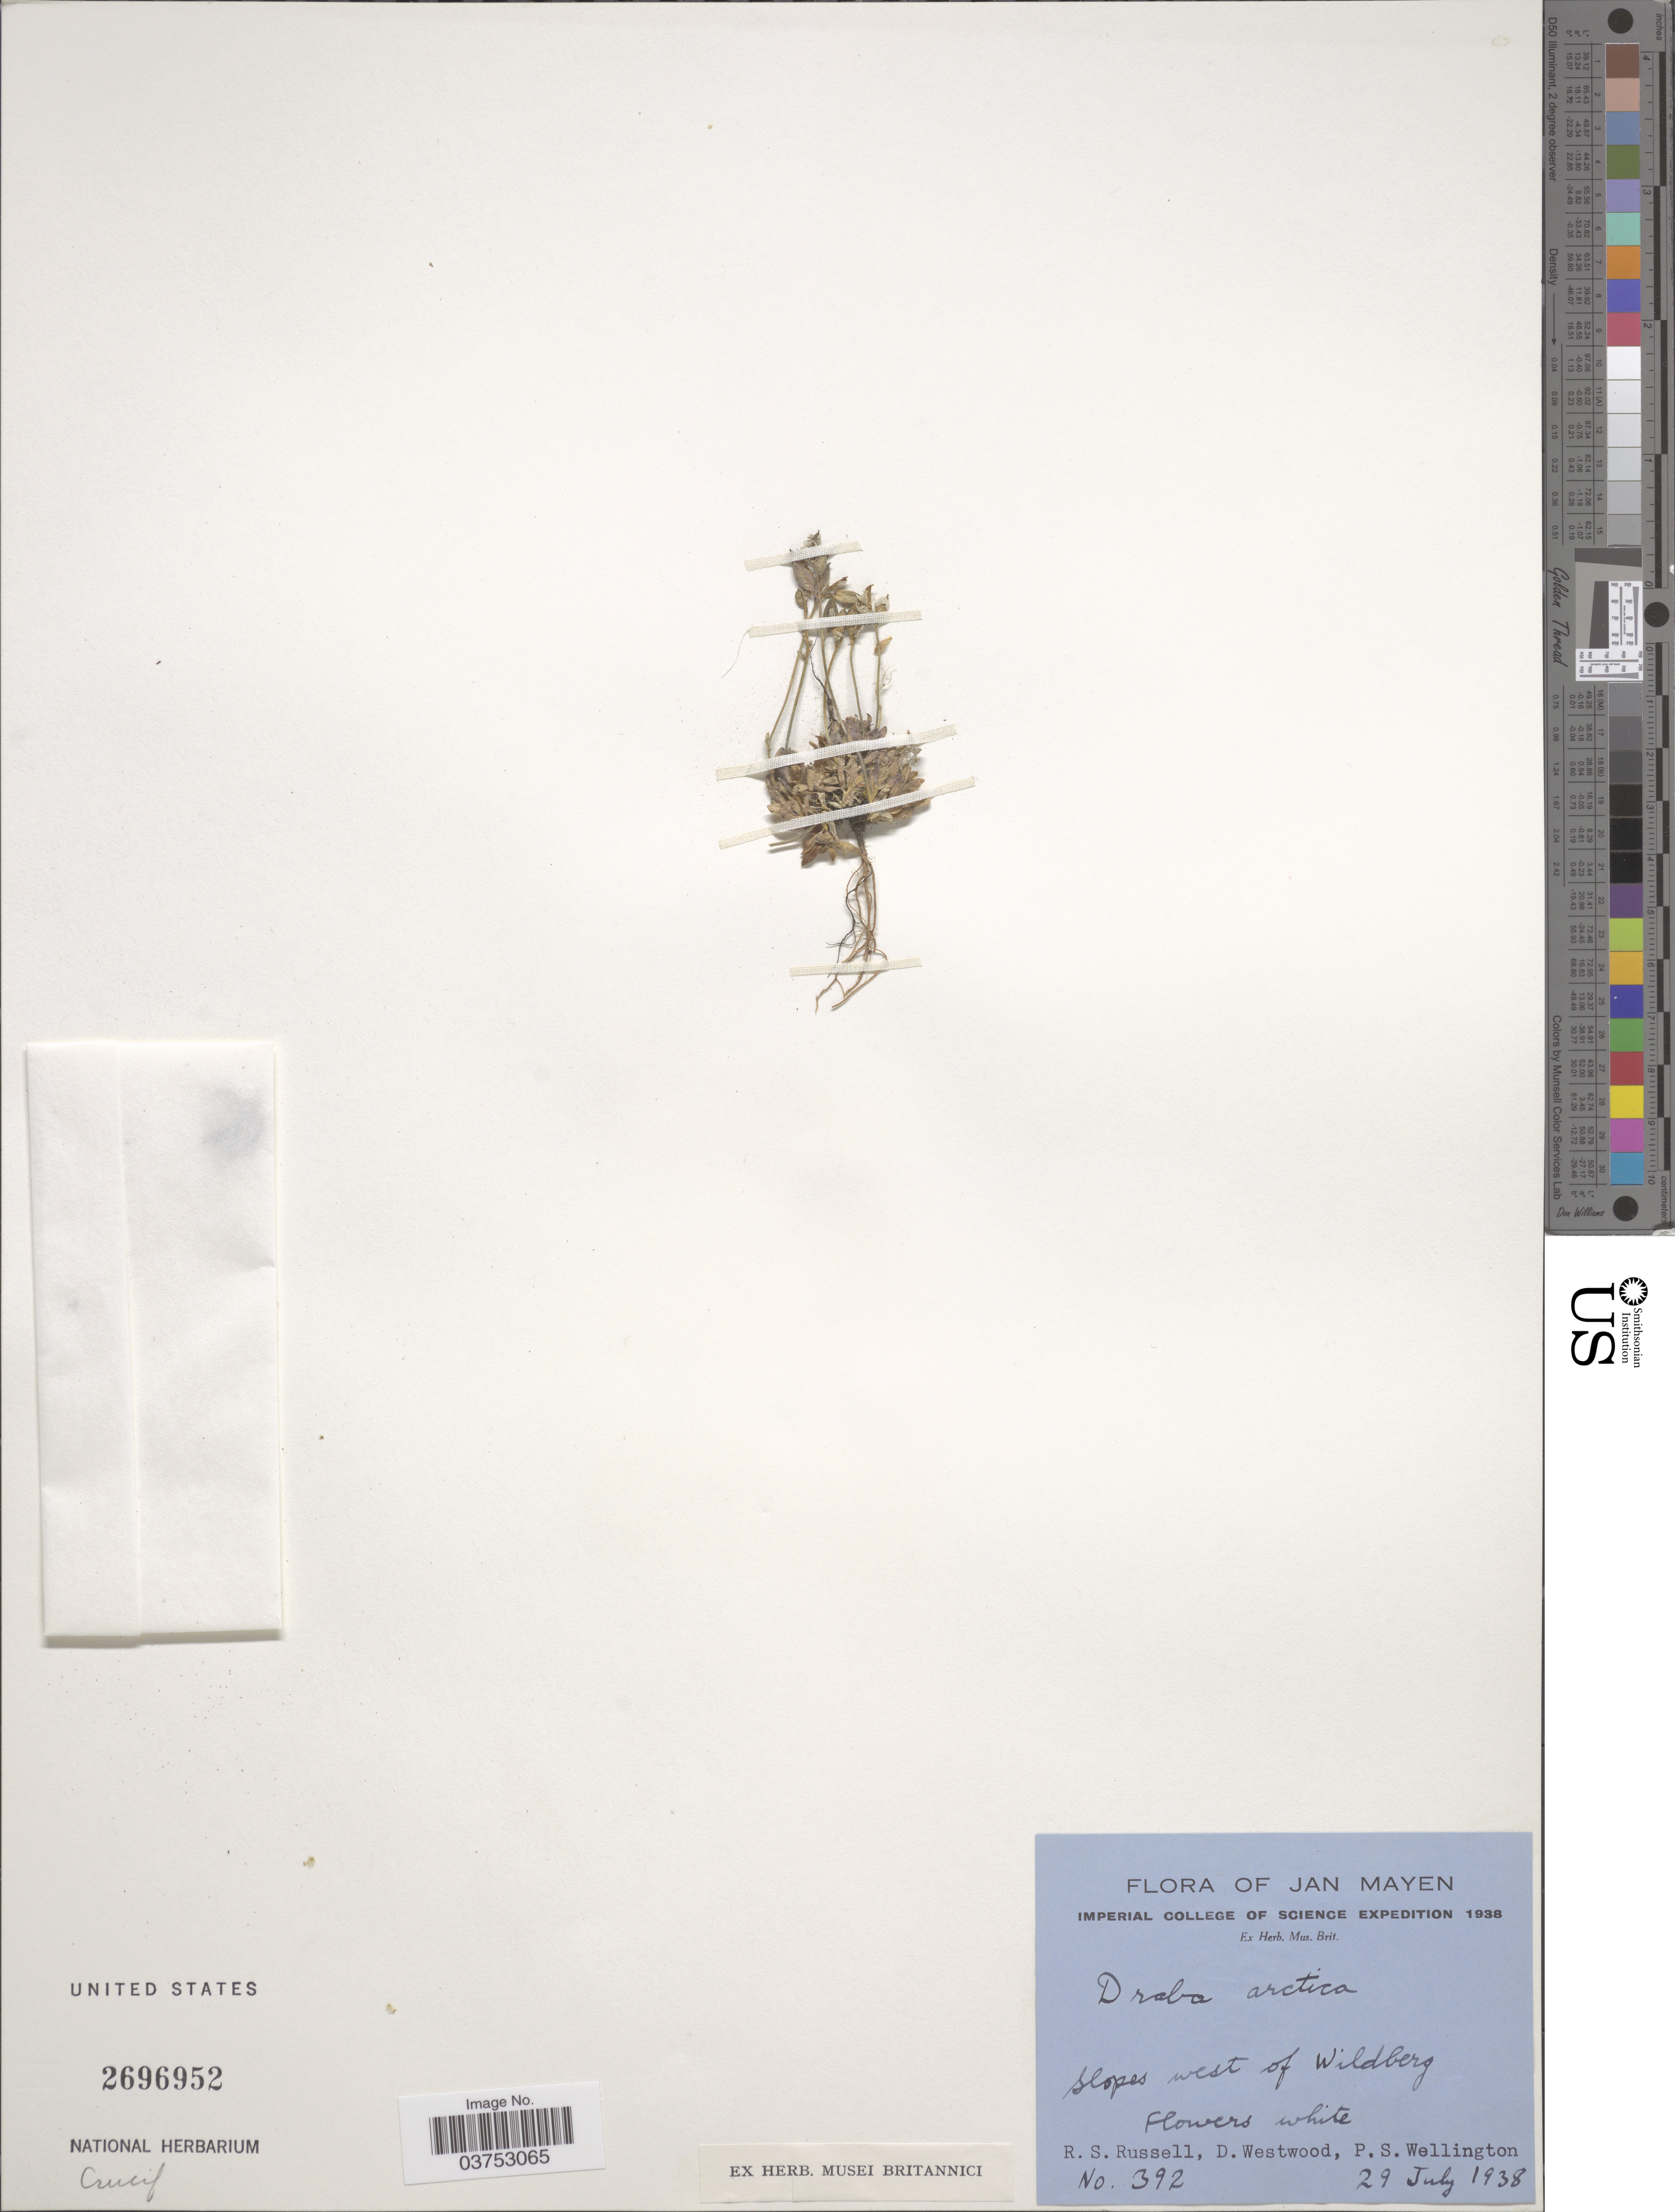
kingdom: Plantae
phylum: Tracheophyta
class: Magnoliopsida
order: Brassicales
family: Brassicaceae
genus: Draba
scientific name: Draba arctica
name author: J. Vahl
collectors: R. Russell, D. Westwood & P. Wellington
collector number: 392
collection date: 1938-07-29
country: Norway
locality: Jan Mayen. Slopes west of Wildberg.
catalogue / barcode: US 2696952